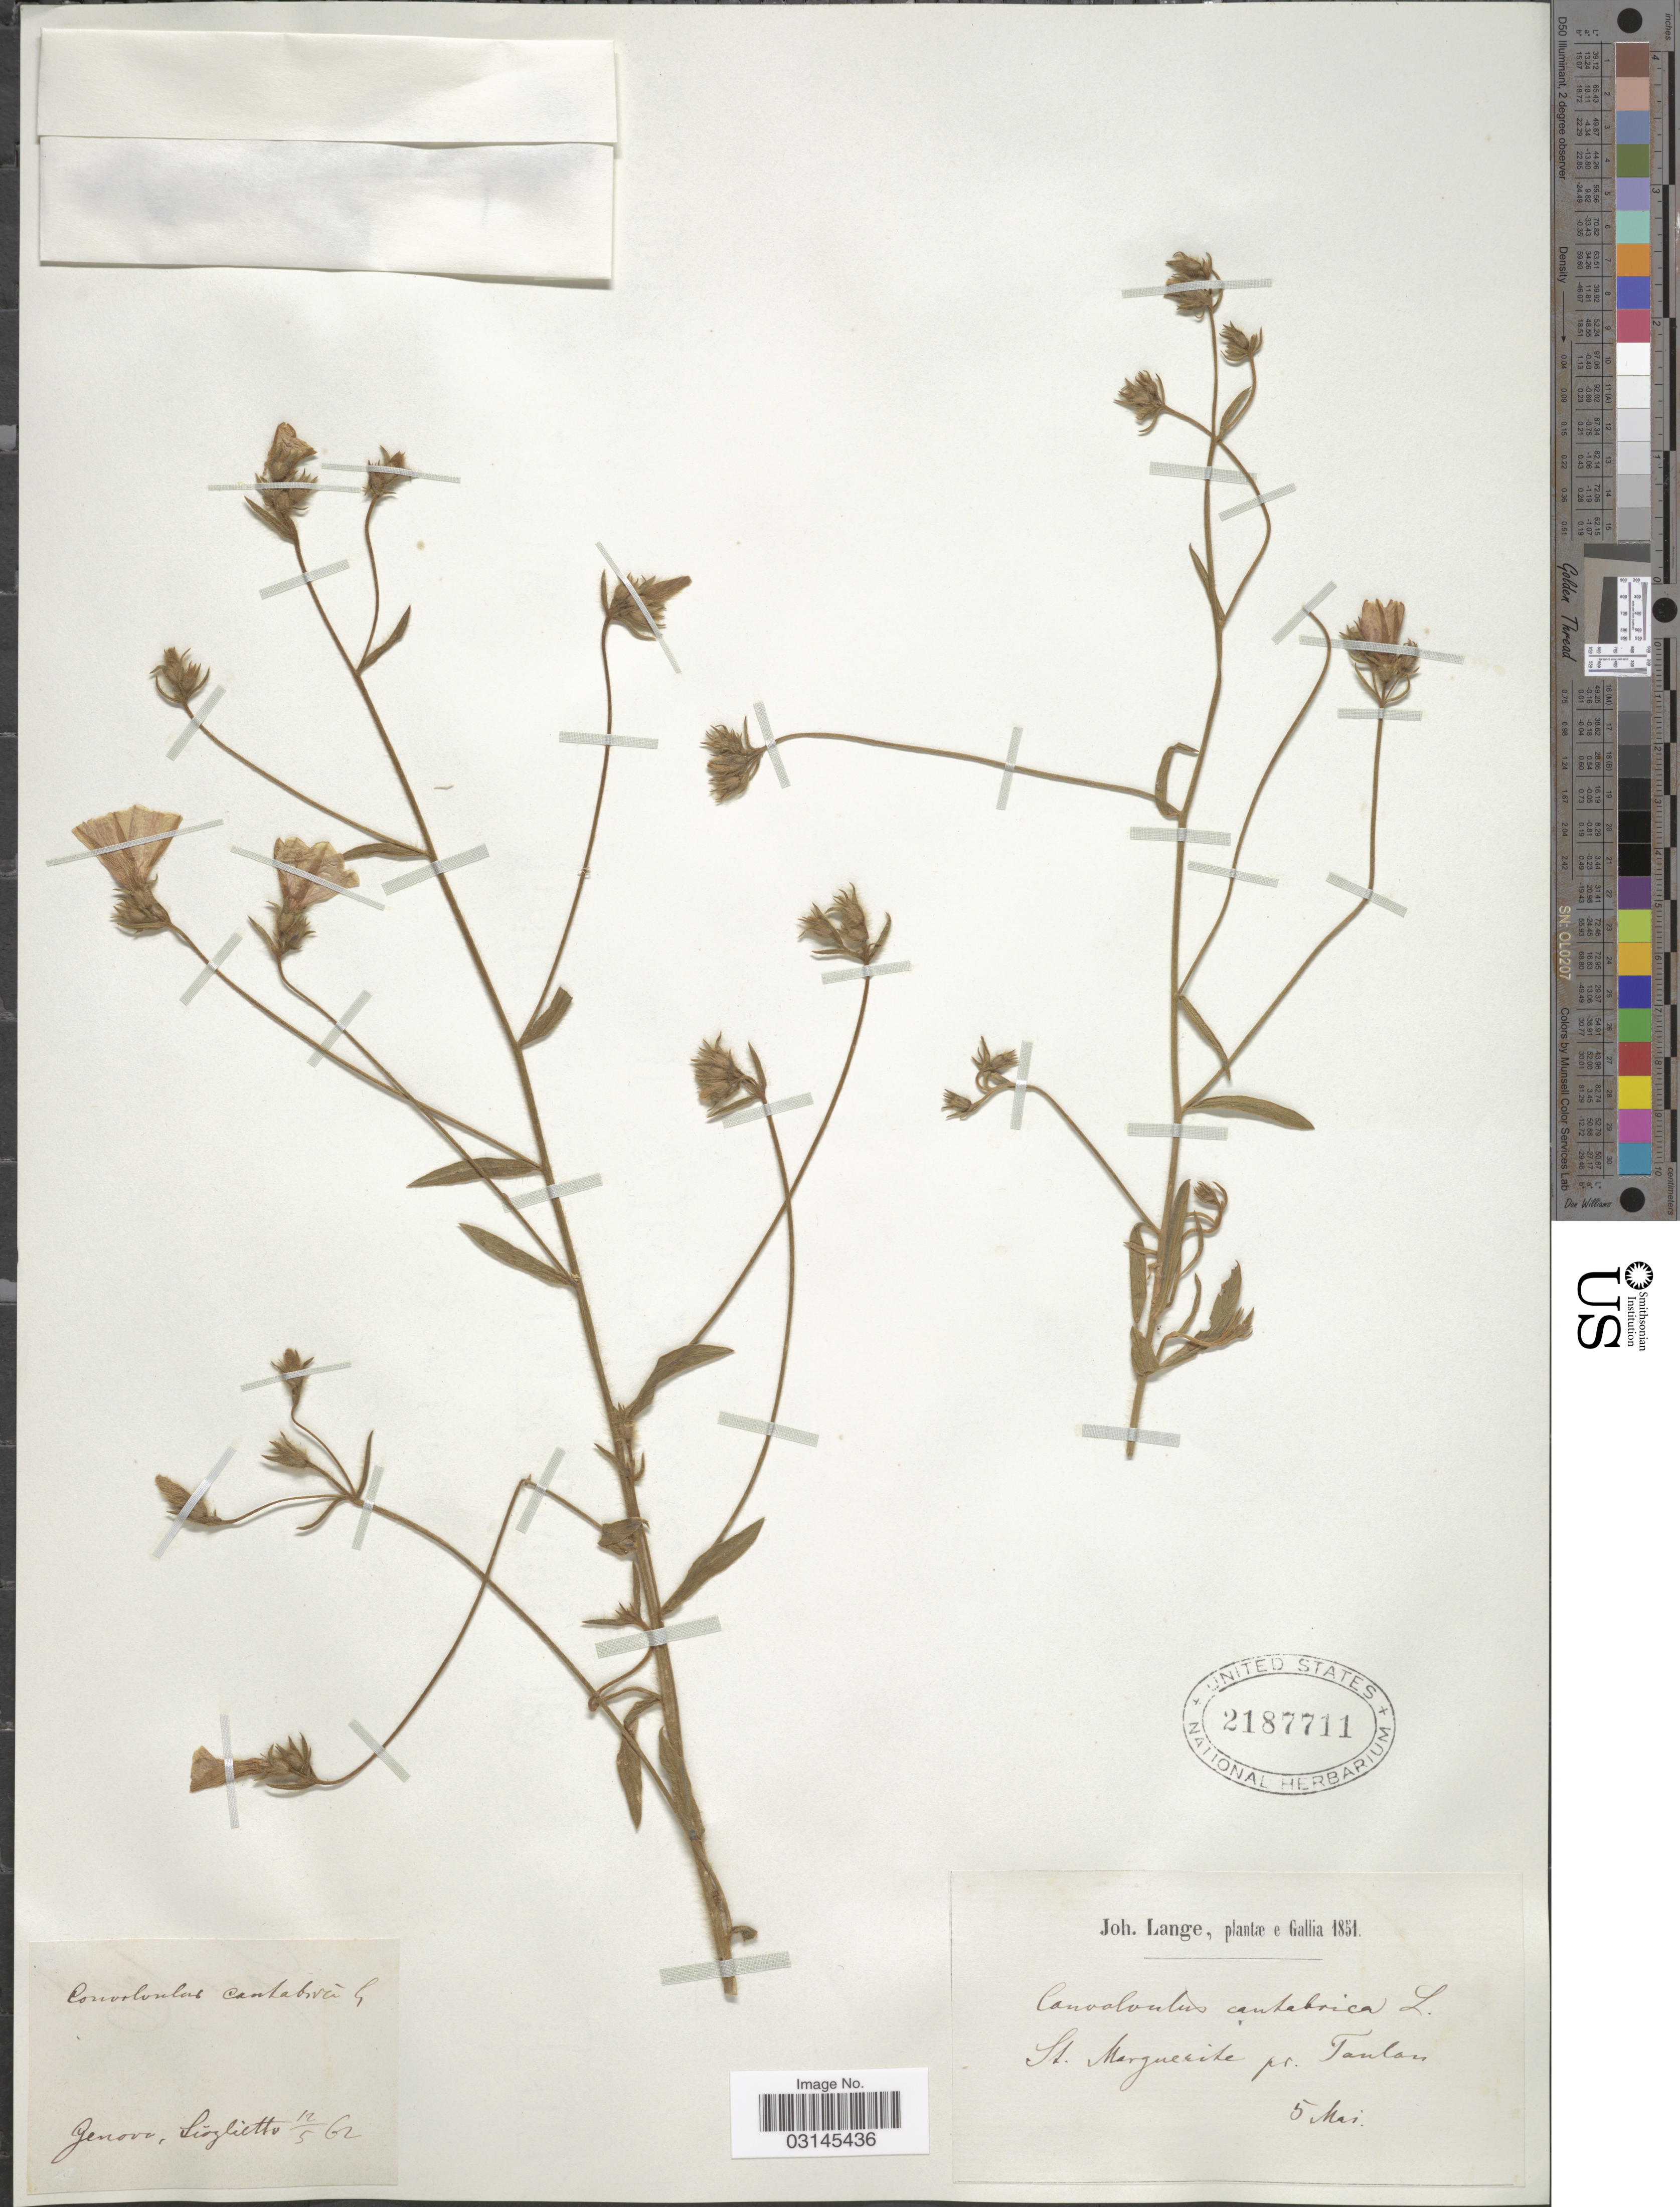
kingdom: Plantae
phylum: Tracheophyta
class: Magnoliopsida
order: Solanales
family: Convolvulaceae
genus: Convolvulus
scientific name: Convolvulus cantabrica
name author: L.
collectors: J. M. C. Lange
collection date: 1851-05-05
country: France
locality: Gallia. St. Marguerite pr. Toulon.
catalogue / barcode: US 2187711